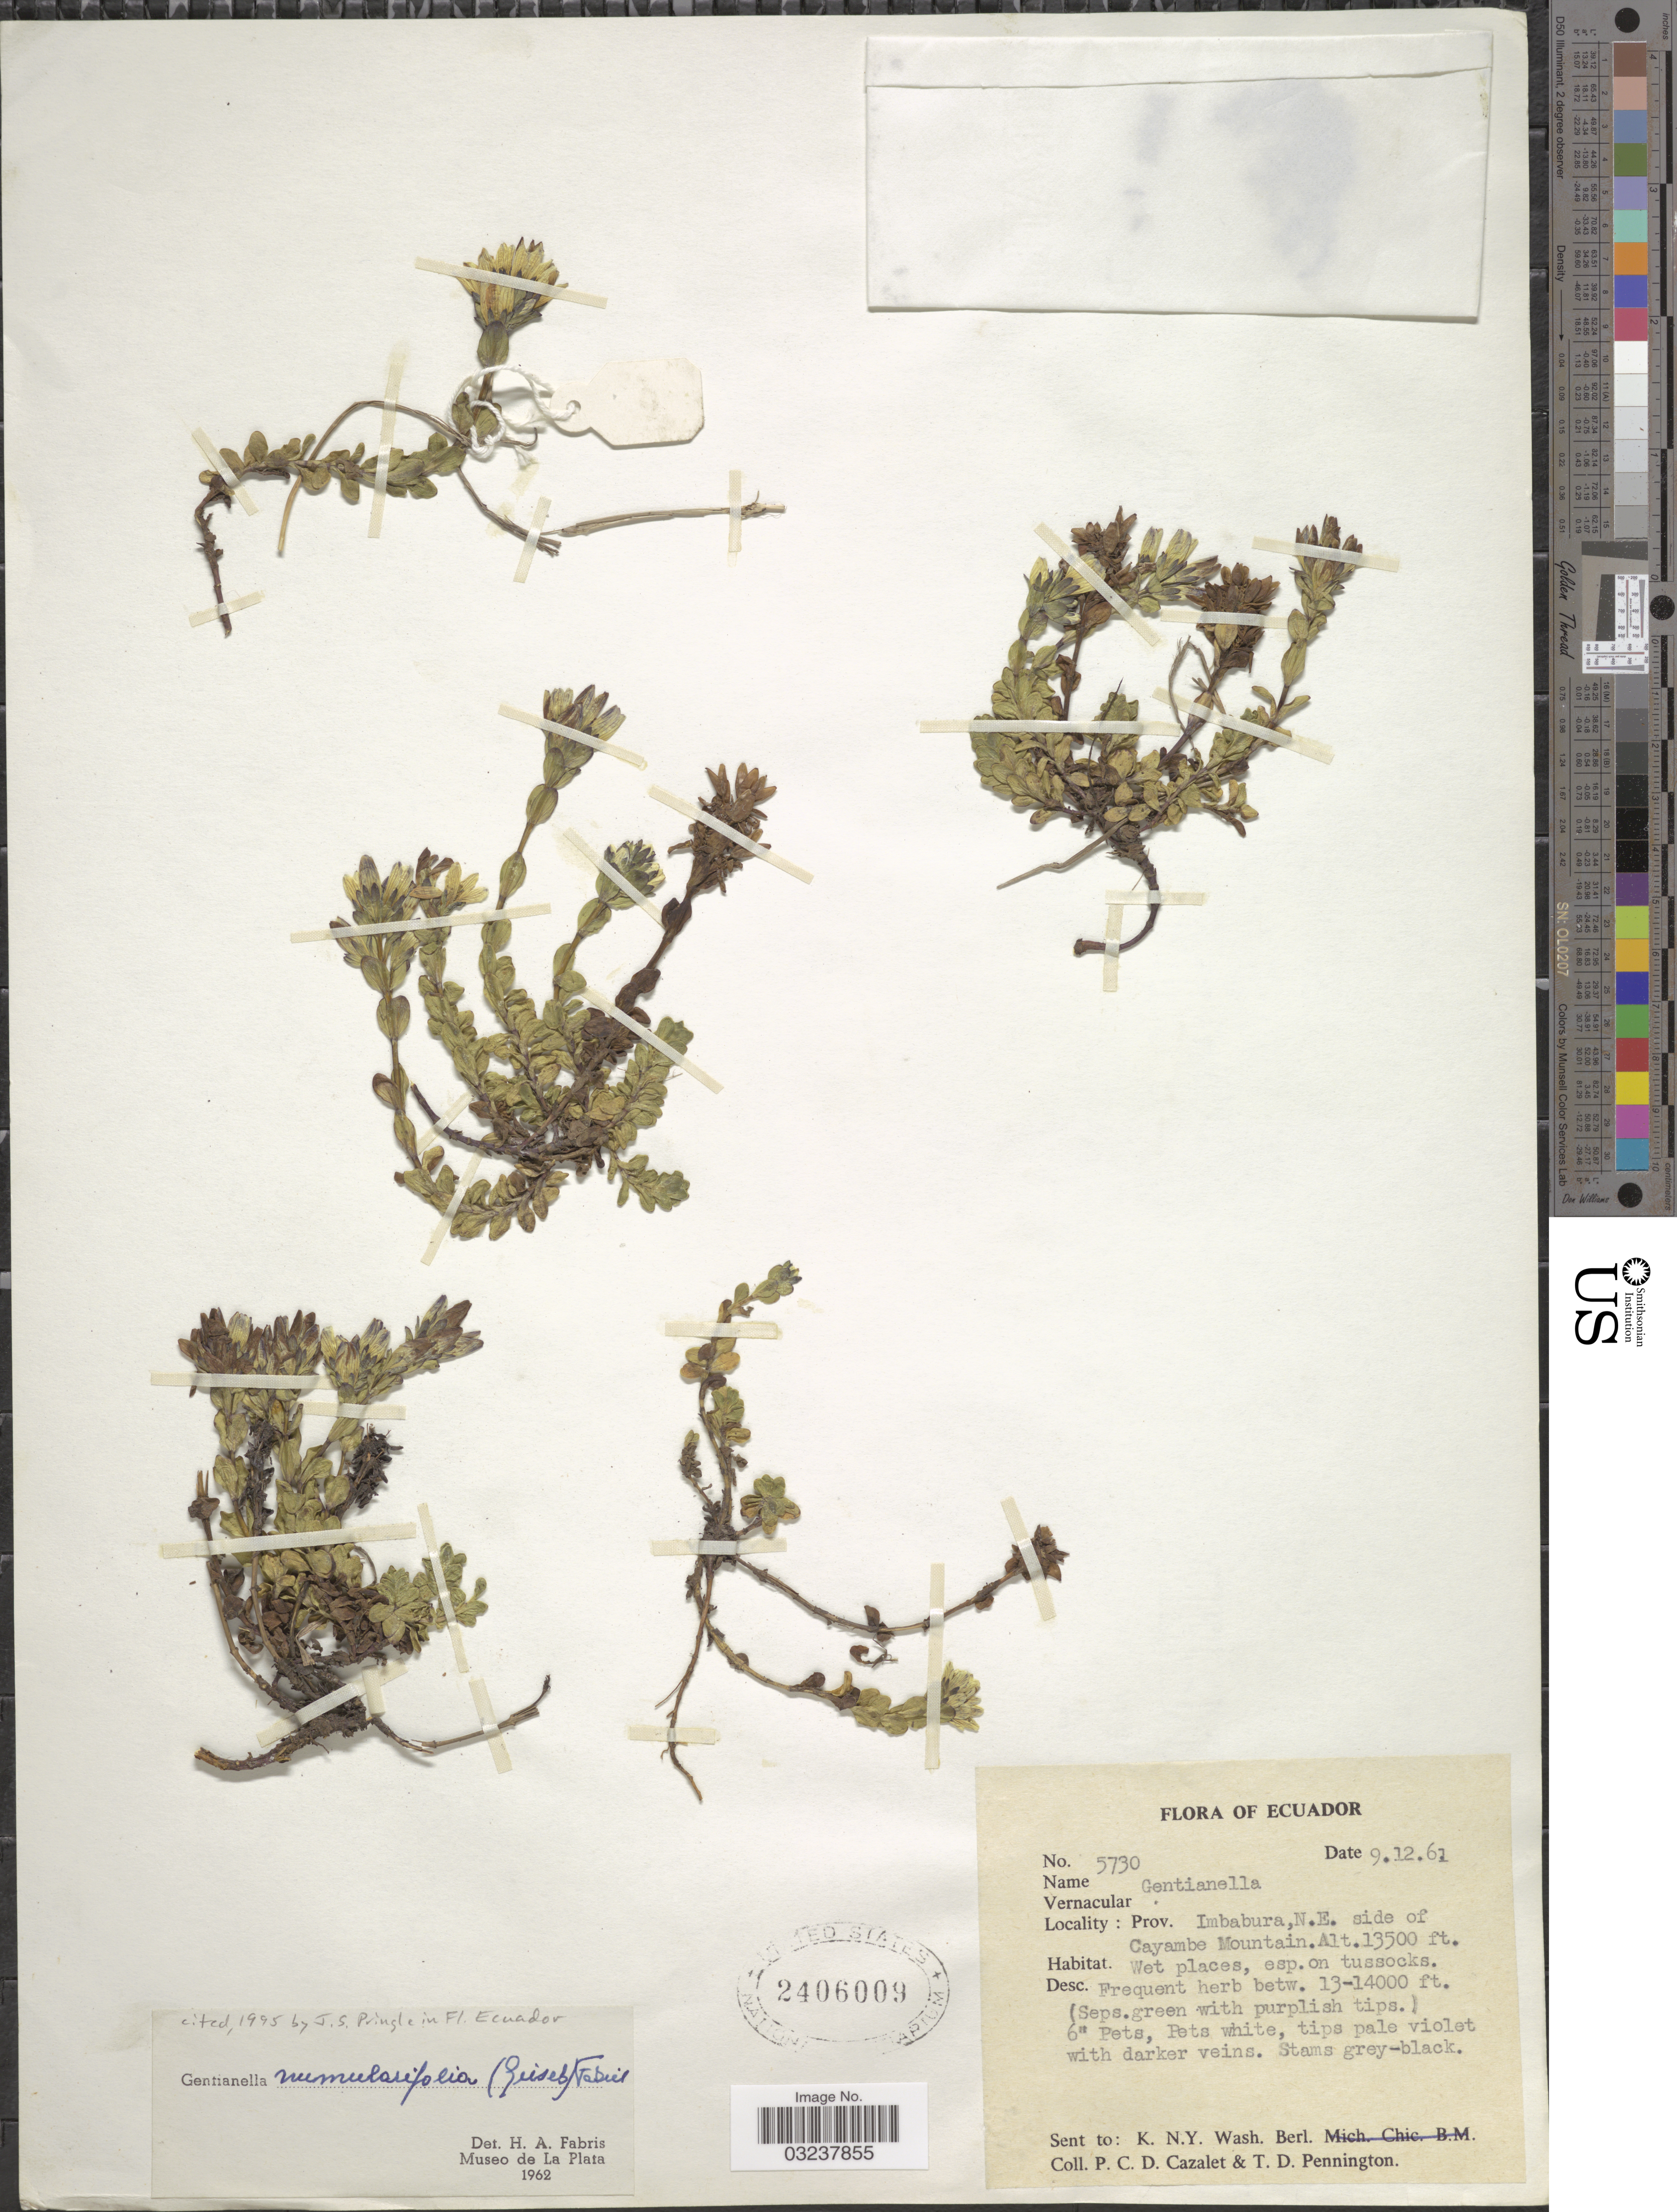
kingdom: Plantae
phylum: Tracheophyta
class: Magnoliopsida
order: Gentianales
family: Gentianaceae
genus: Gentianella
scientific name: Gentianella nummularifolia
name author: (Griseb.) Fabris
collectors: P. C. D. Cazalet & T. D. Pennington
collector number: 5730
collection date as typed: Transcribed d/m/y: 9/12/61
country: Ecuador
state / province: Imbabura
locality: N.E. side of Cayambe Mountain.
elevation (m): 4115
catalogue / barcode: US 2406009